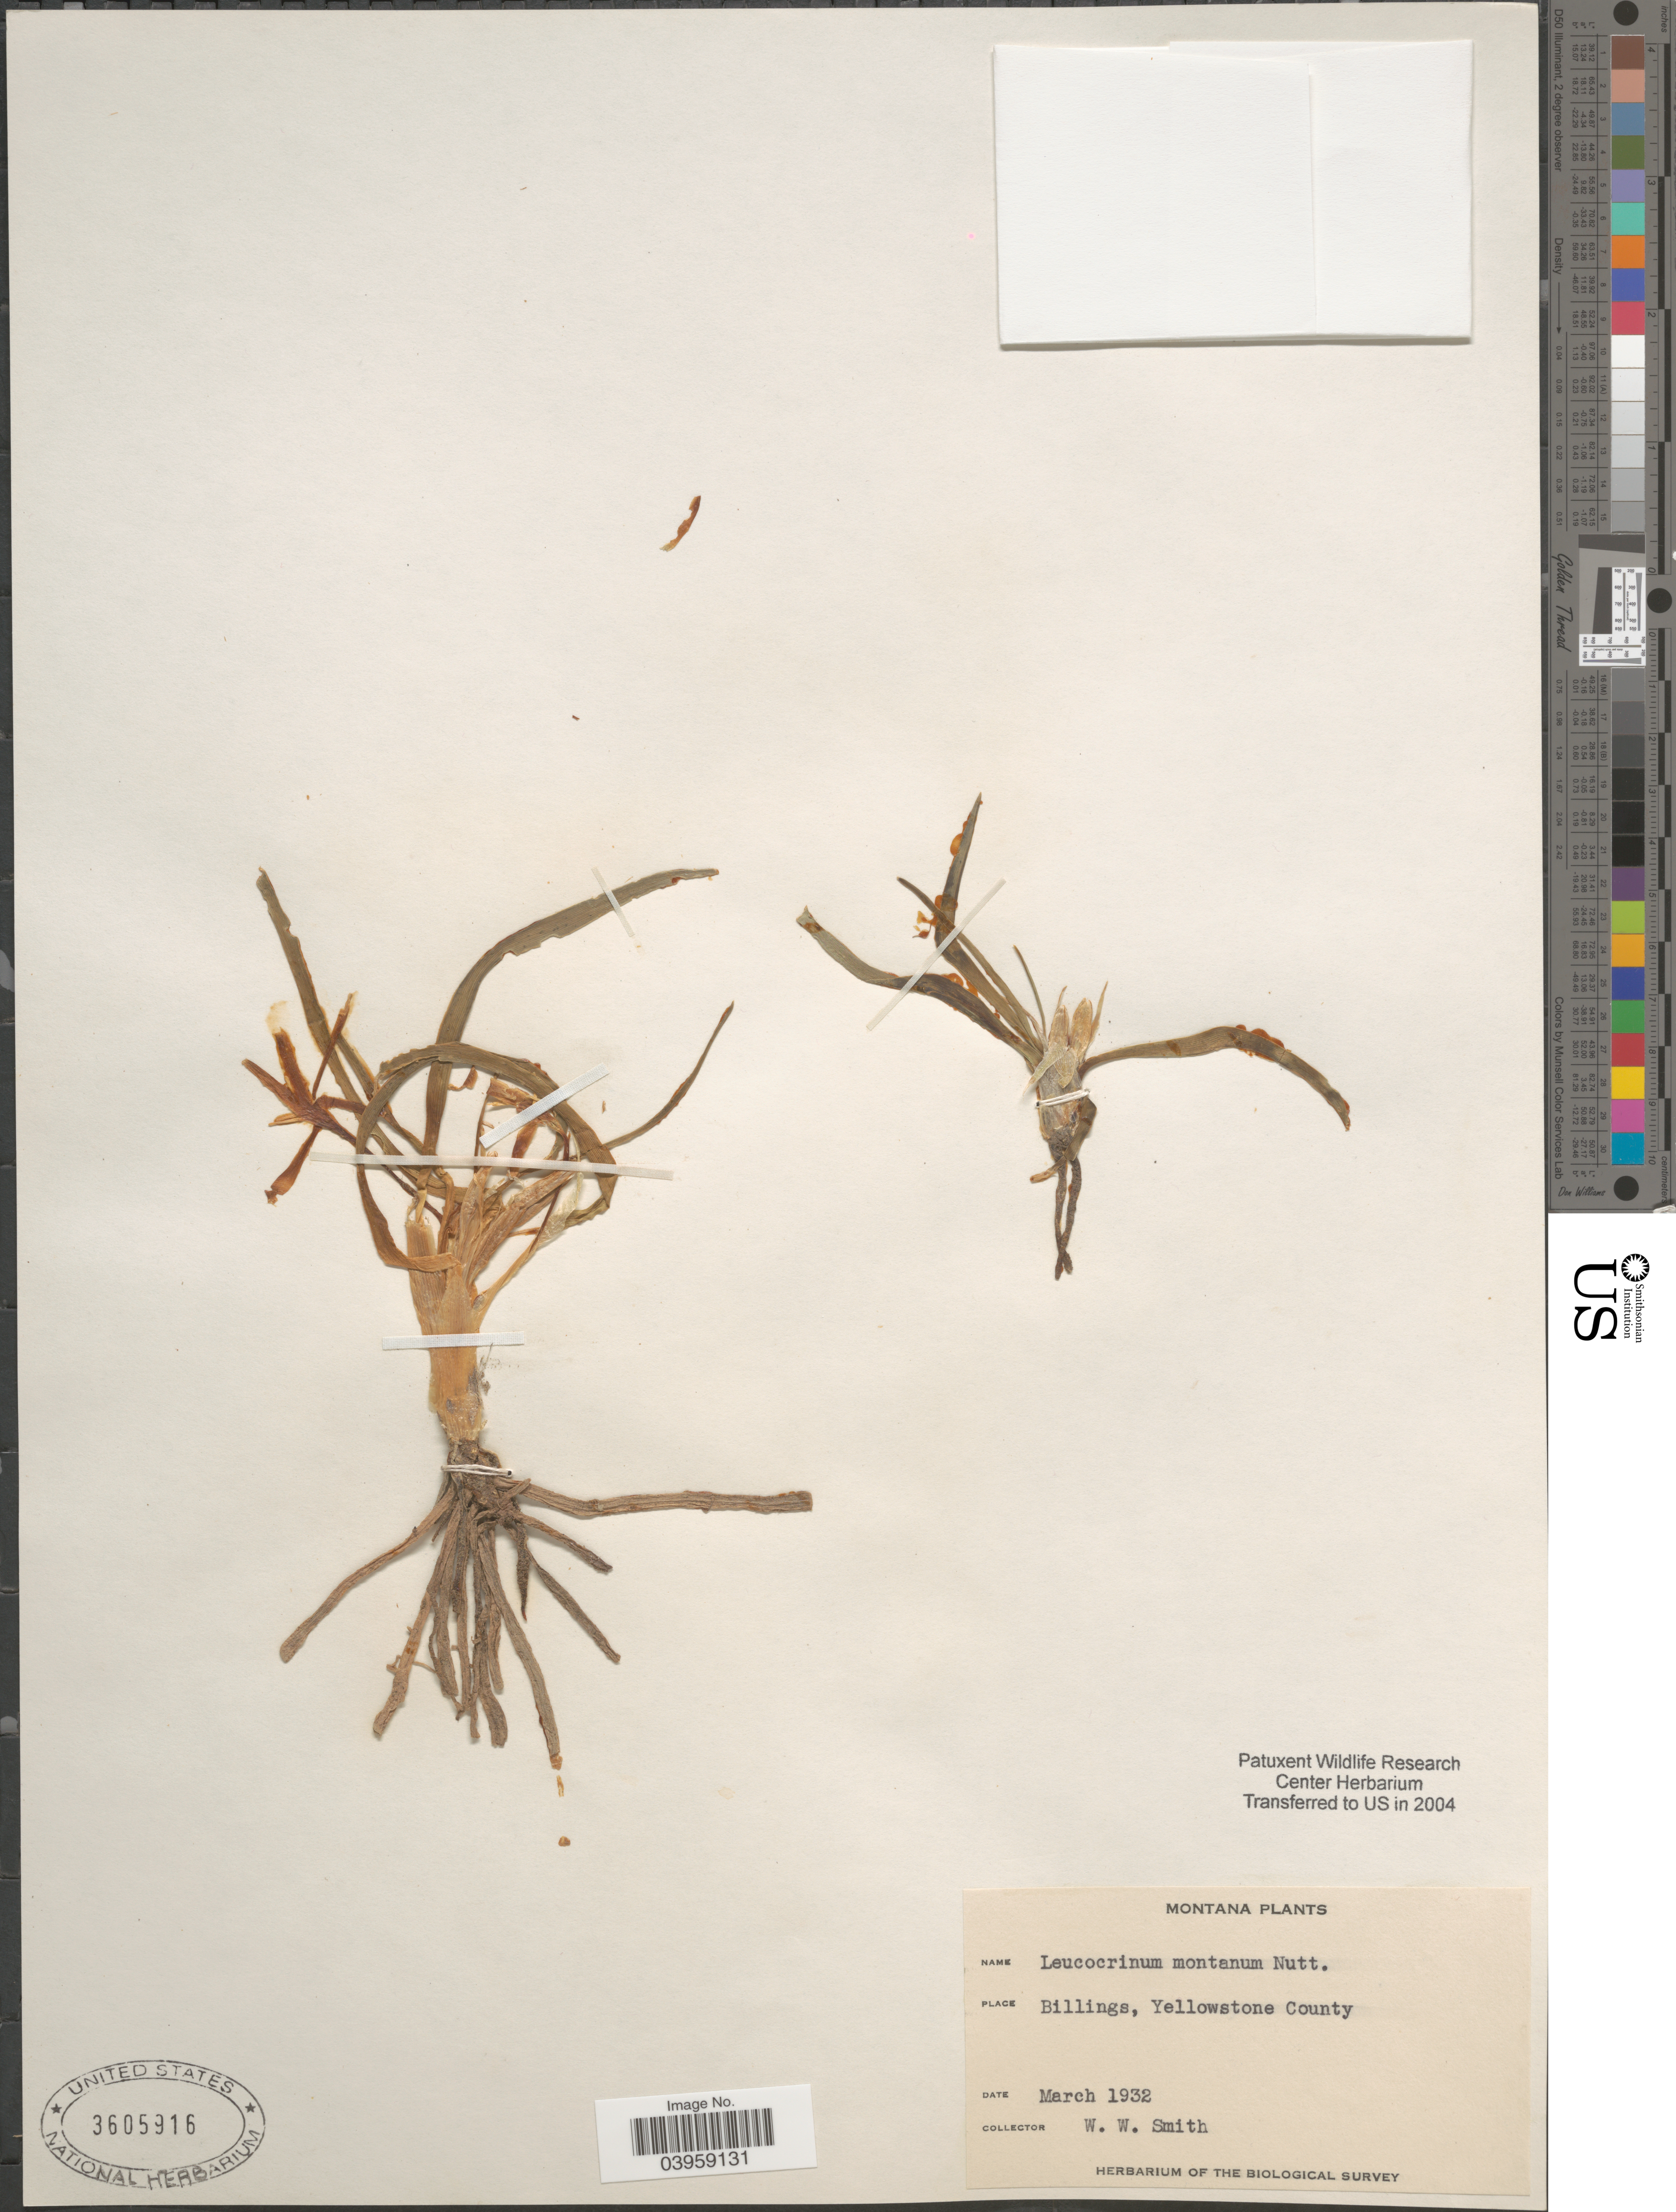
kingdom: Plantae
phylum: Tracheophyta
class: Liliopsida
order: Asparagales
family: Asparagaceae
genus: Leucocrinum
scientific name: Leucocrinum montanum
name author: Nutt.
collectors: W. W. Smith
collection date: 1932-03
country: United States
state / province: Montana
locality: Billings, Yellowstone County.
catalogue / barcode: US 3605916